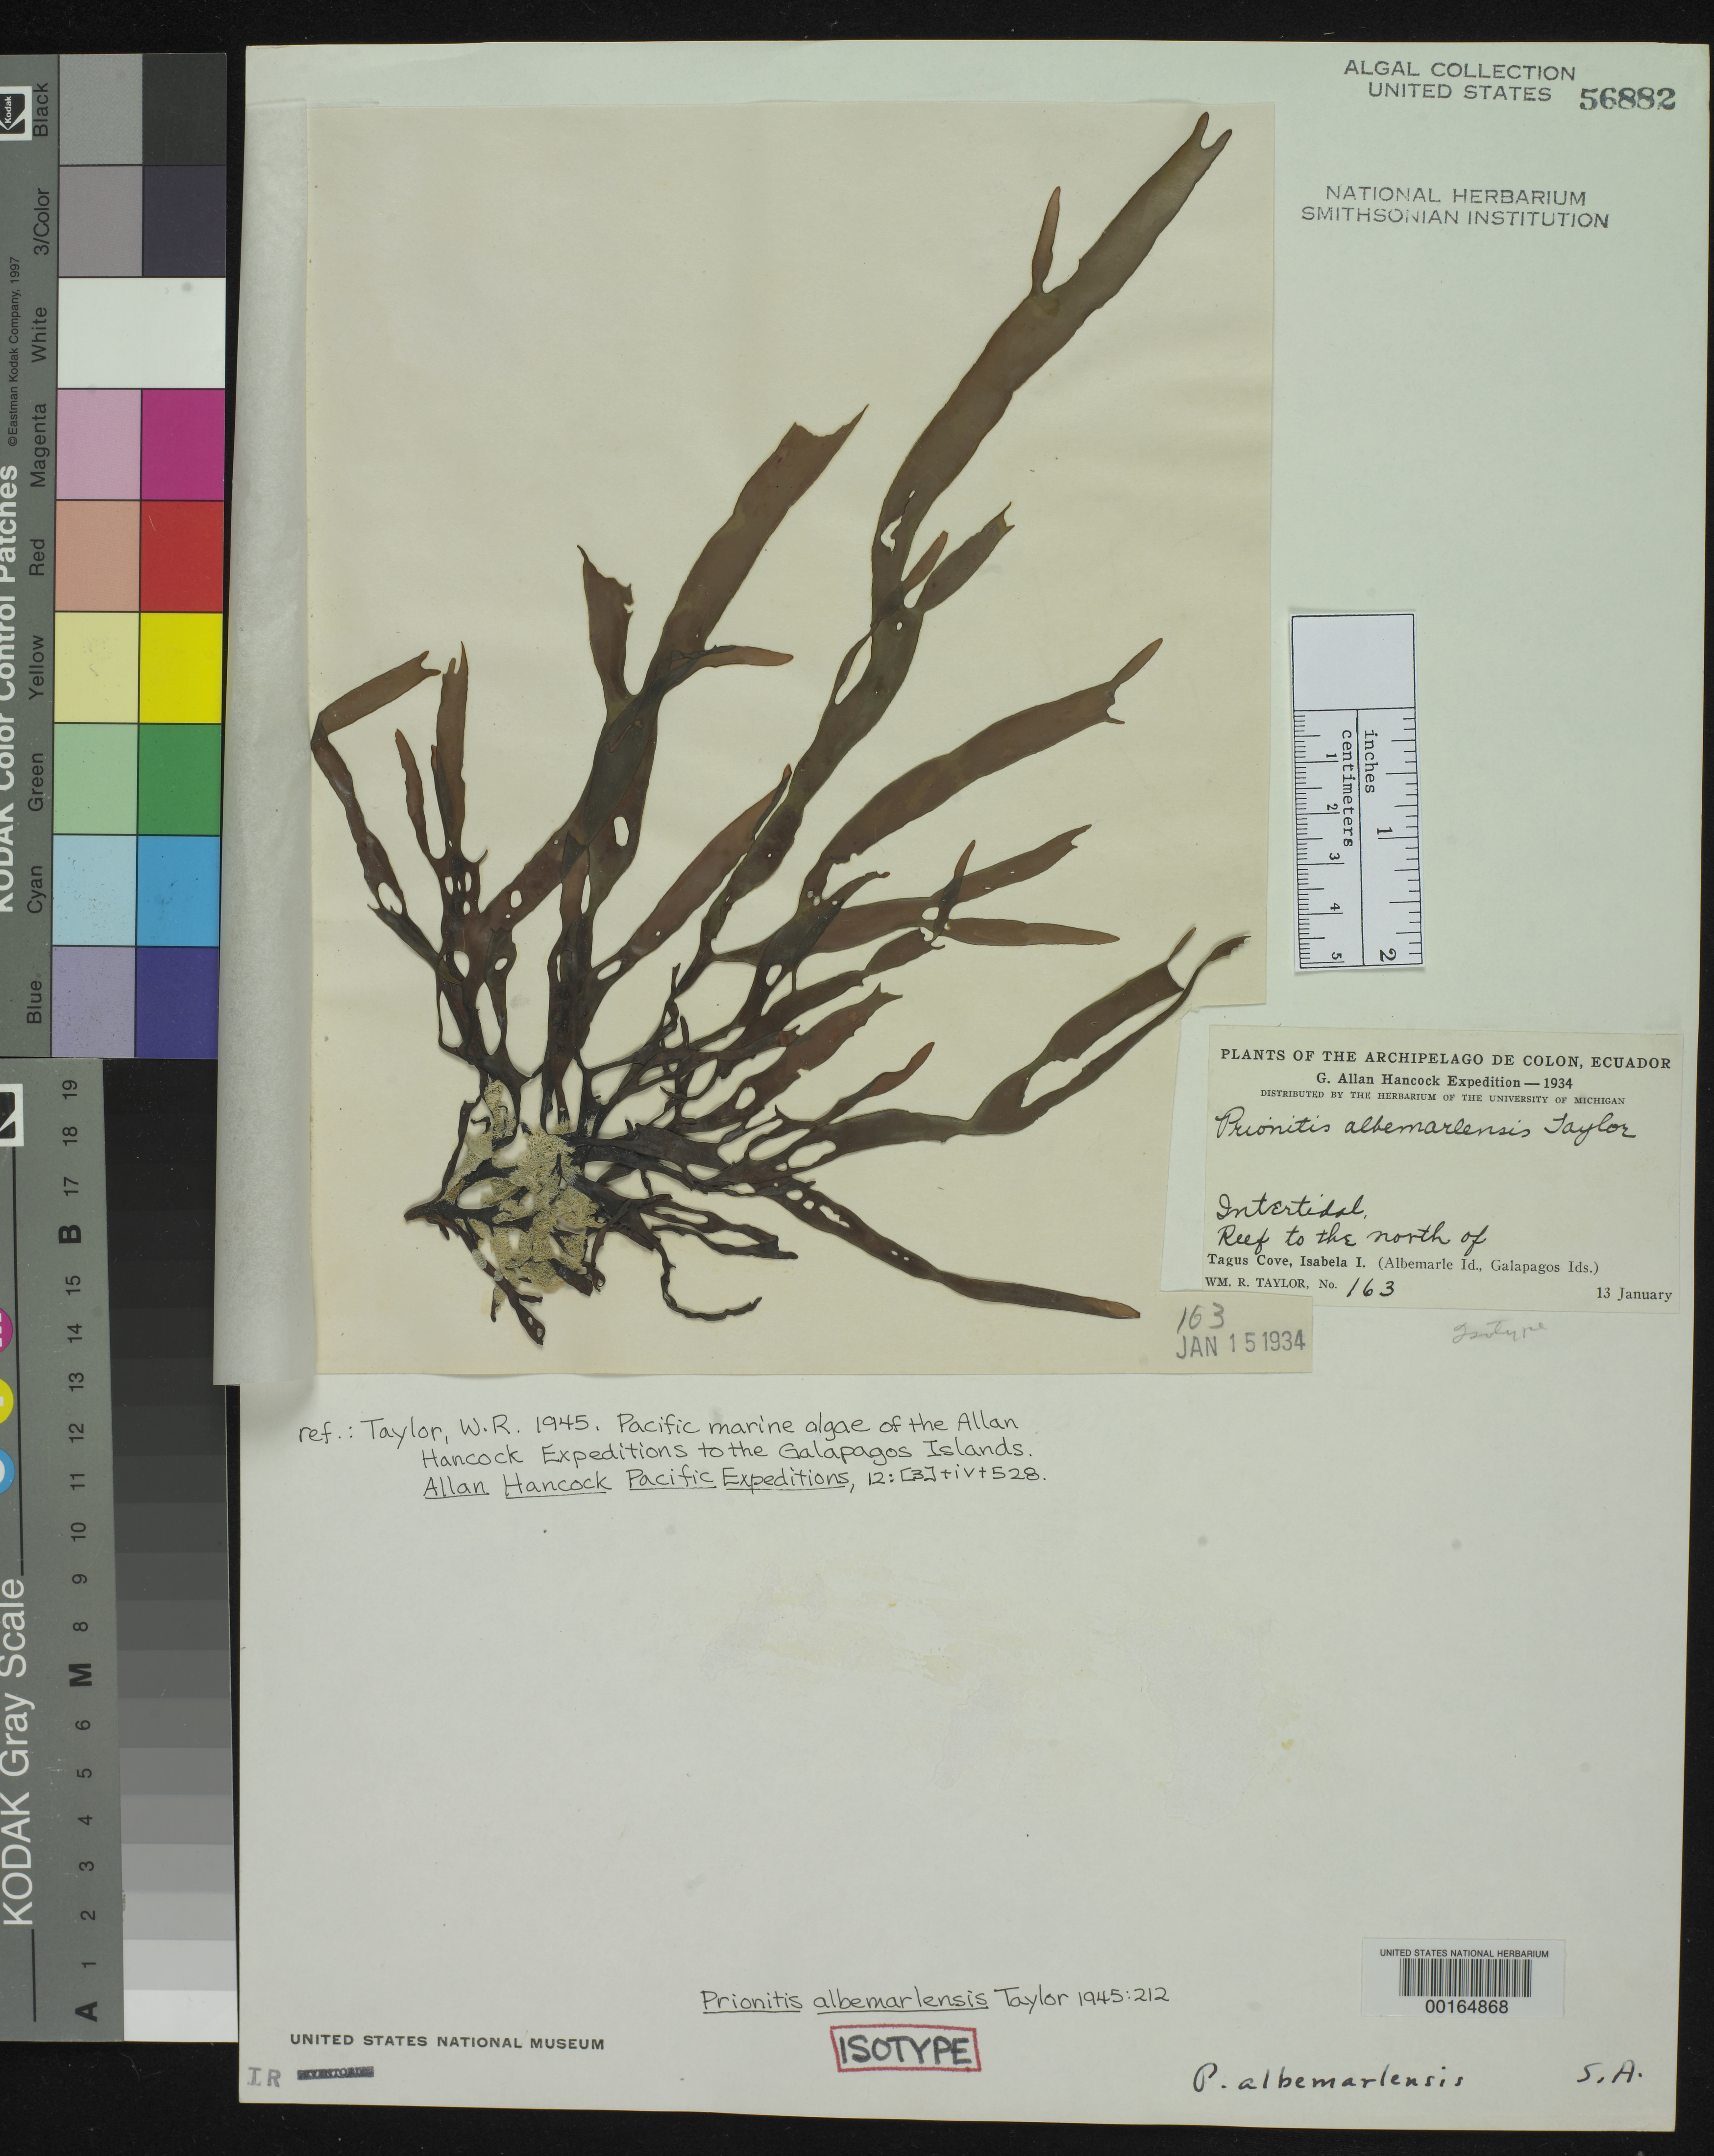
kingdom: Plantae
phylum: Rhodophyta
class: Florideophyceae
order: Cryptonemiales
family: Cryptonemiaceae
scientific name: Prionitis albemarlensis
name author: W.R. Taylor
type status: Isotype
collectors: W. R. Taylor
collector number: WRT 34-163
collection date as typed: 13 Jan 1934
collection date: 1934-01-13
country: Ecuador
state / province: Colón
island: Isabela [Albemarle]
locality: North of Tagus Cove.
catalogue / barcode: US 56882